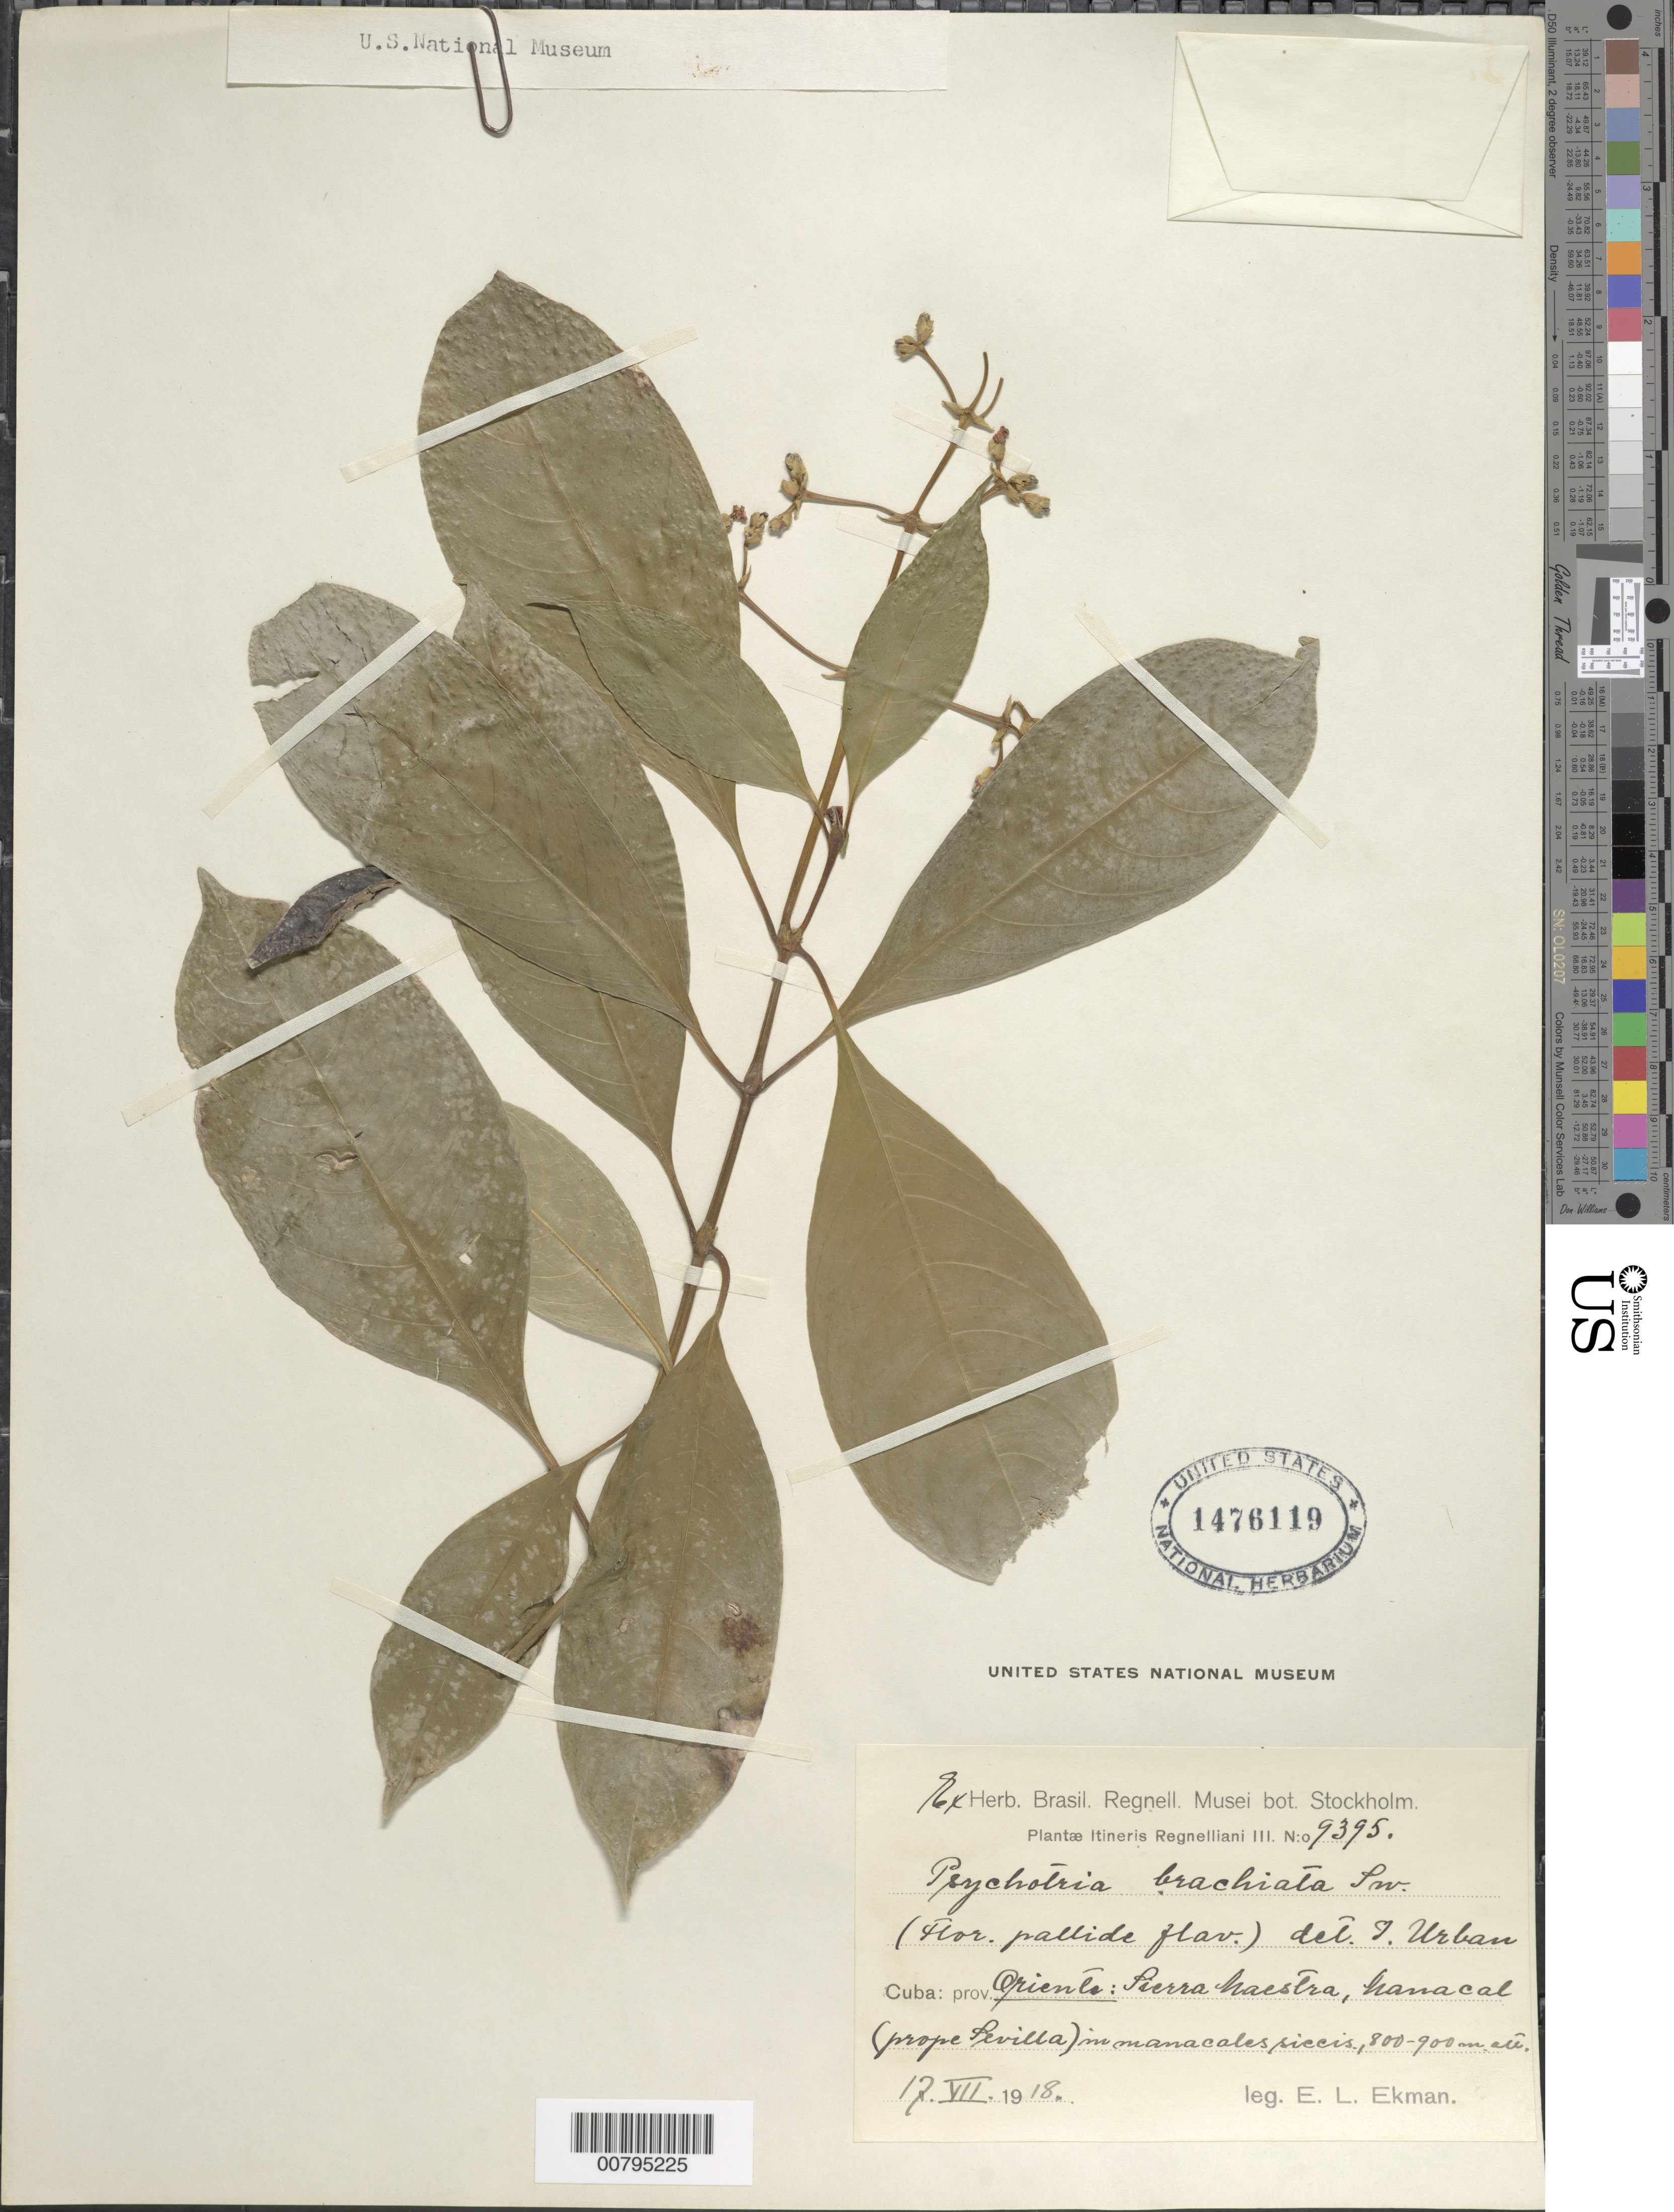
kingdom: Plantae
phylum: Tracheophyta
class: Magnoliopsida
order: Gentianales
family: Rubiaceae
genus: Psychotria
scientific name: Psychotria brachiata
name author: Sw.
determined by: Urban, Ignatz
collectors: E. L. Ekman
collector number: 9395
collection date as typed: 17 Jul 1918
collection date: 1918-07-17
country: Cuba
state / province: Oriente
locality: Sierra Maestra, hanacal (prope Sevilla)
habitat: In manacales siccis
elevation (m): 800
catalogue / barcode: US 1476119